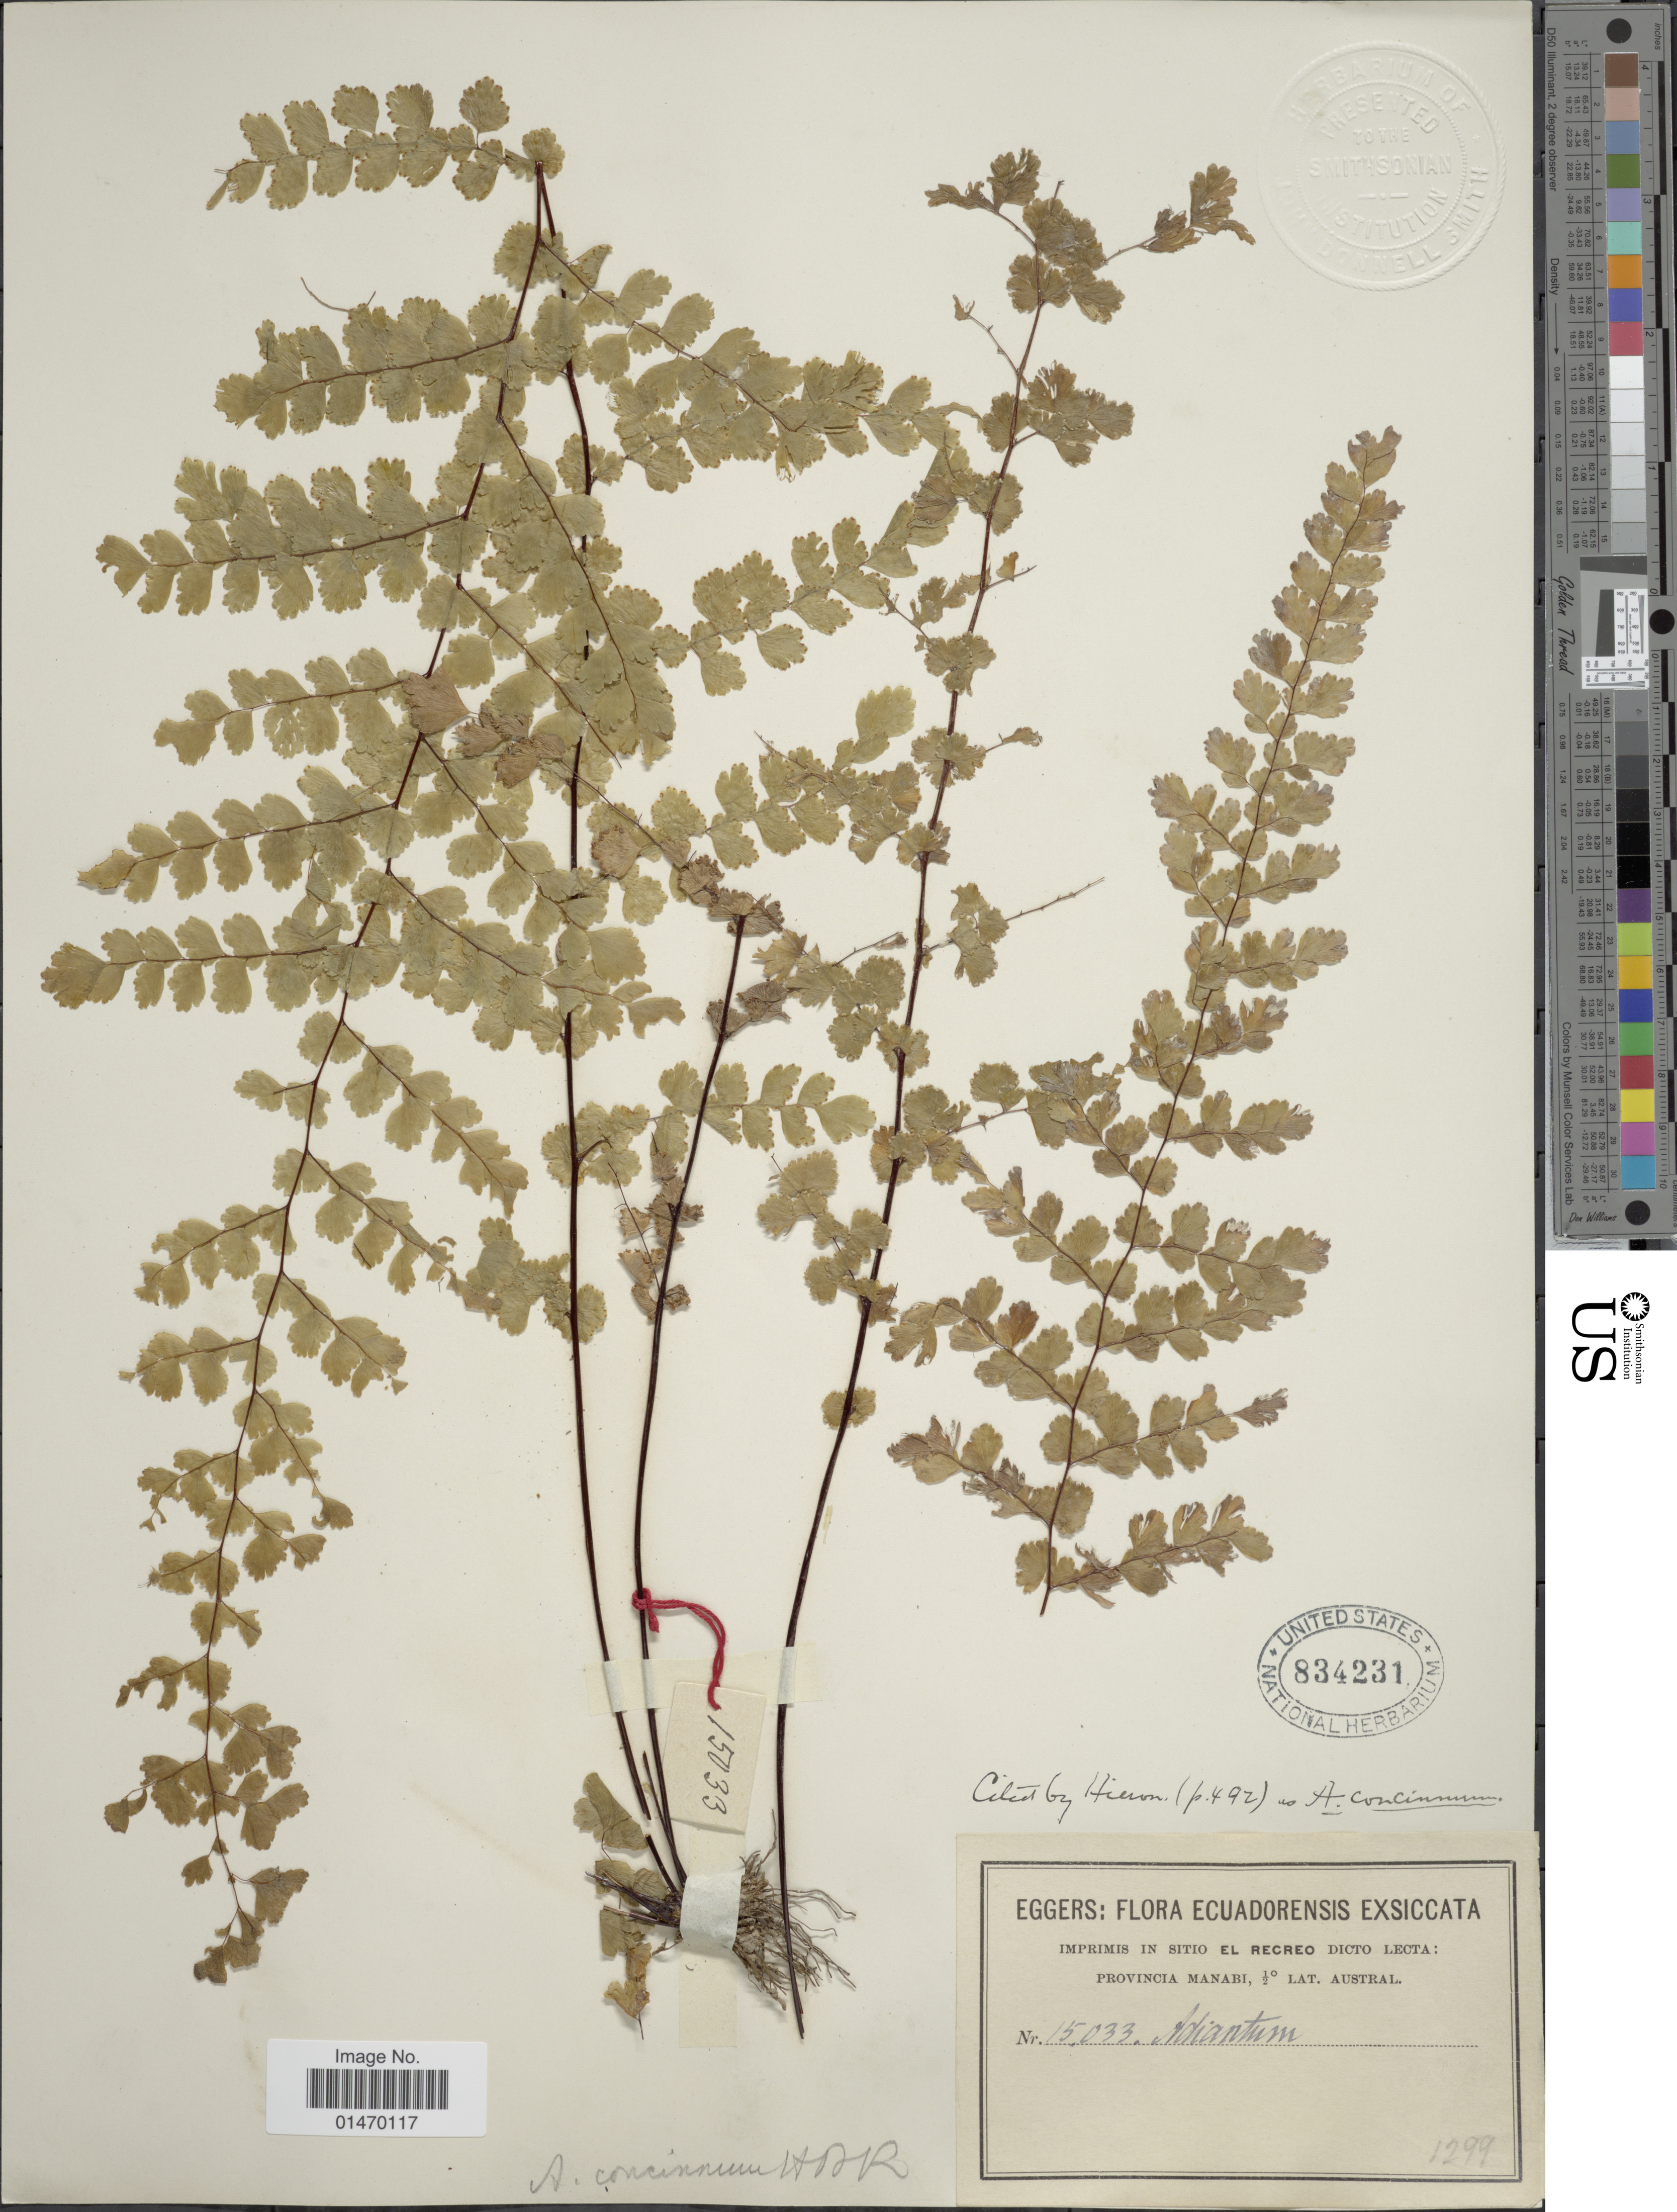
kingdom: Plantae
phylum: Tracheophyta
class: Polypodiopsida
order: Polypodiales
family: Pteridaceae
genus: Adiantum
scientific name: Adiantum concinnum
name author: Humb. & Bonpl. ex Willd.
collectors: -. Eggers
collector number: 15033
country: Ecuador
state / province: Manabí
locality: Ecuadorensis Exsiccata.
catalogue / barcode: US 834231